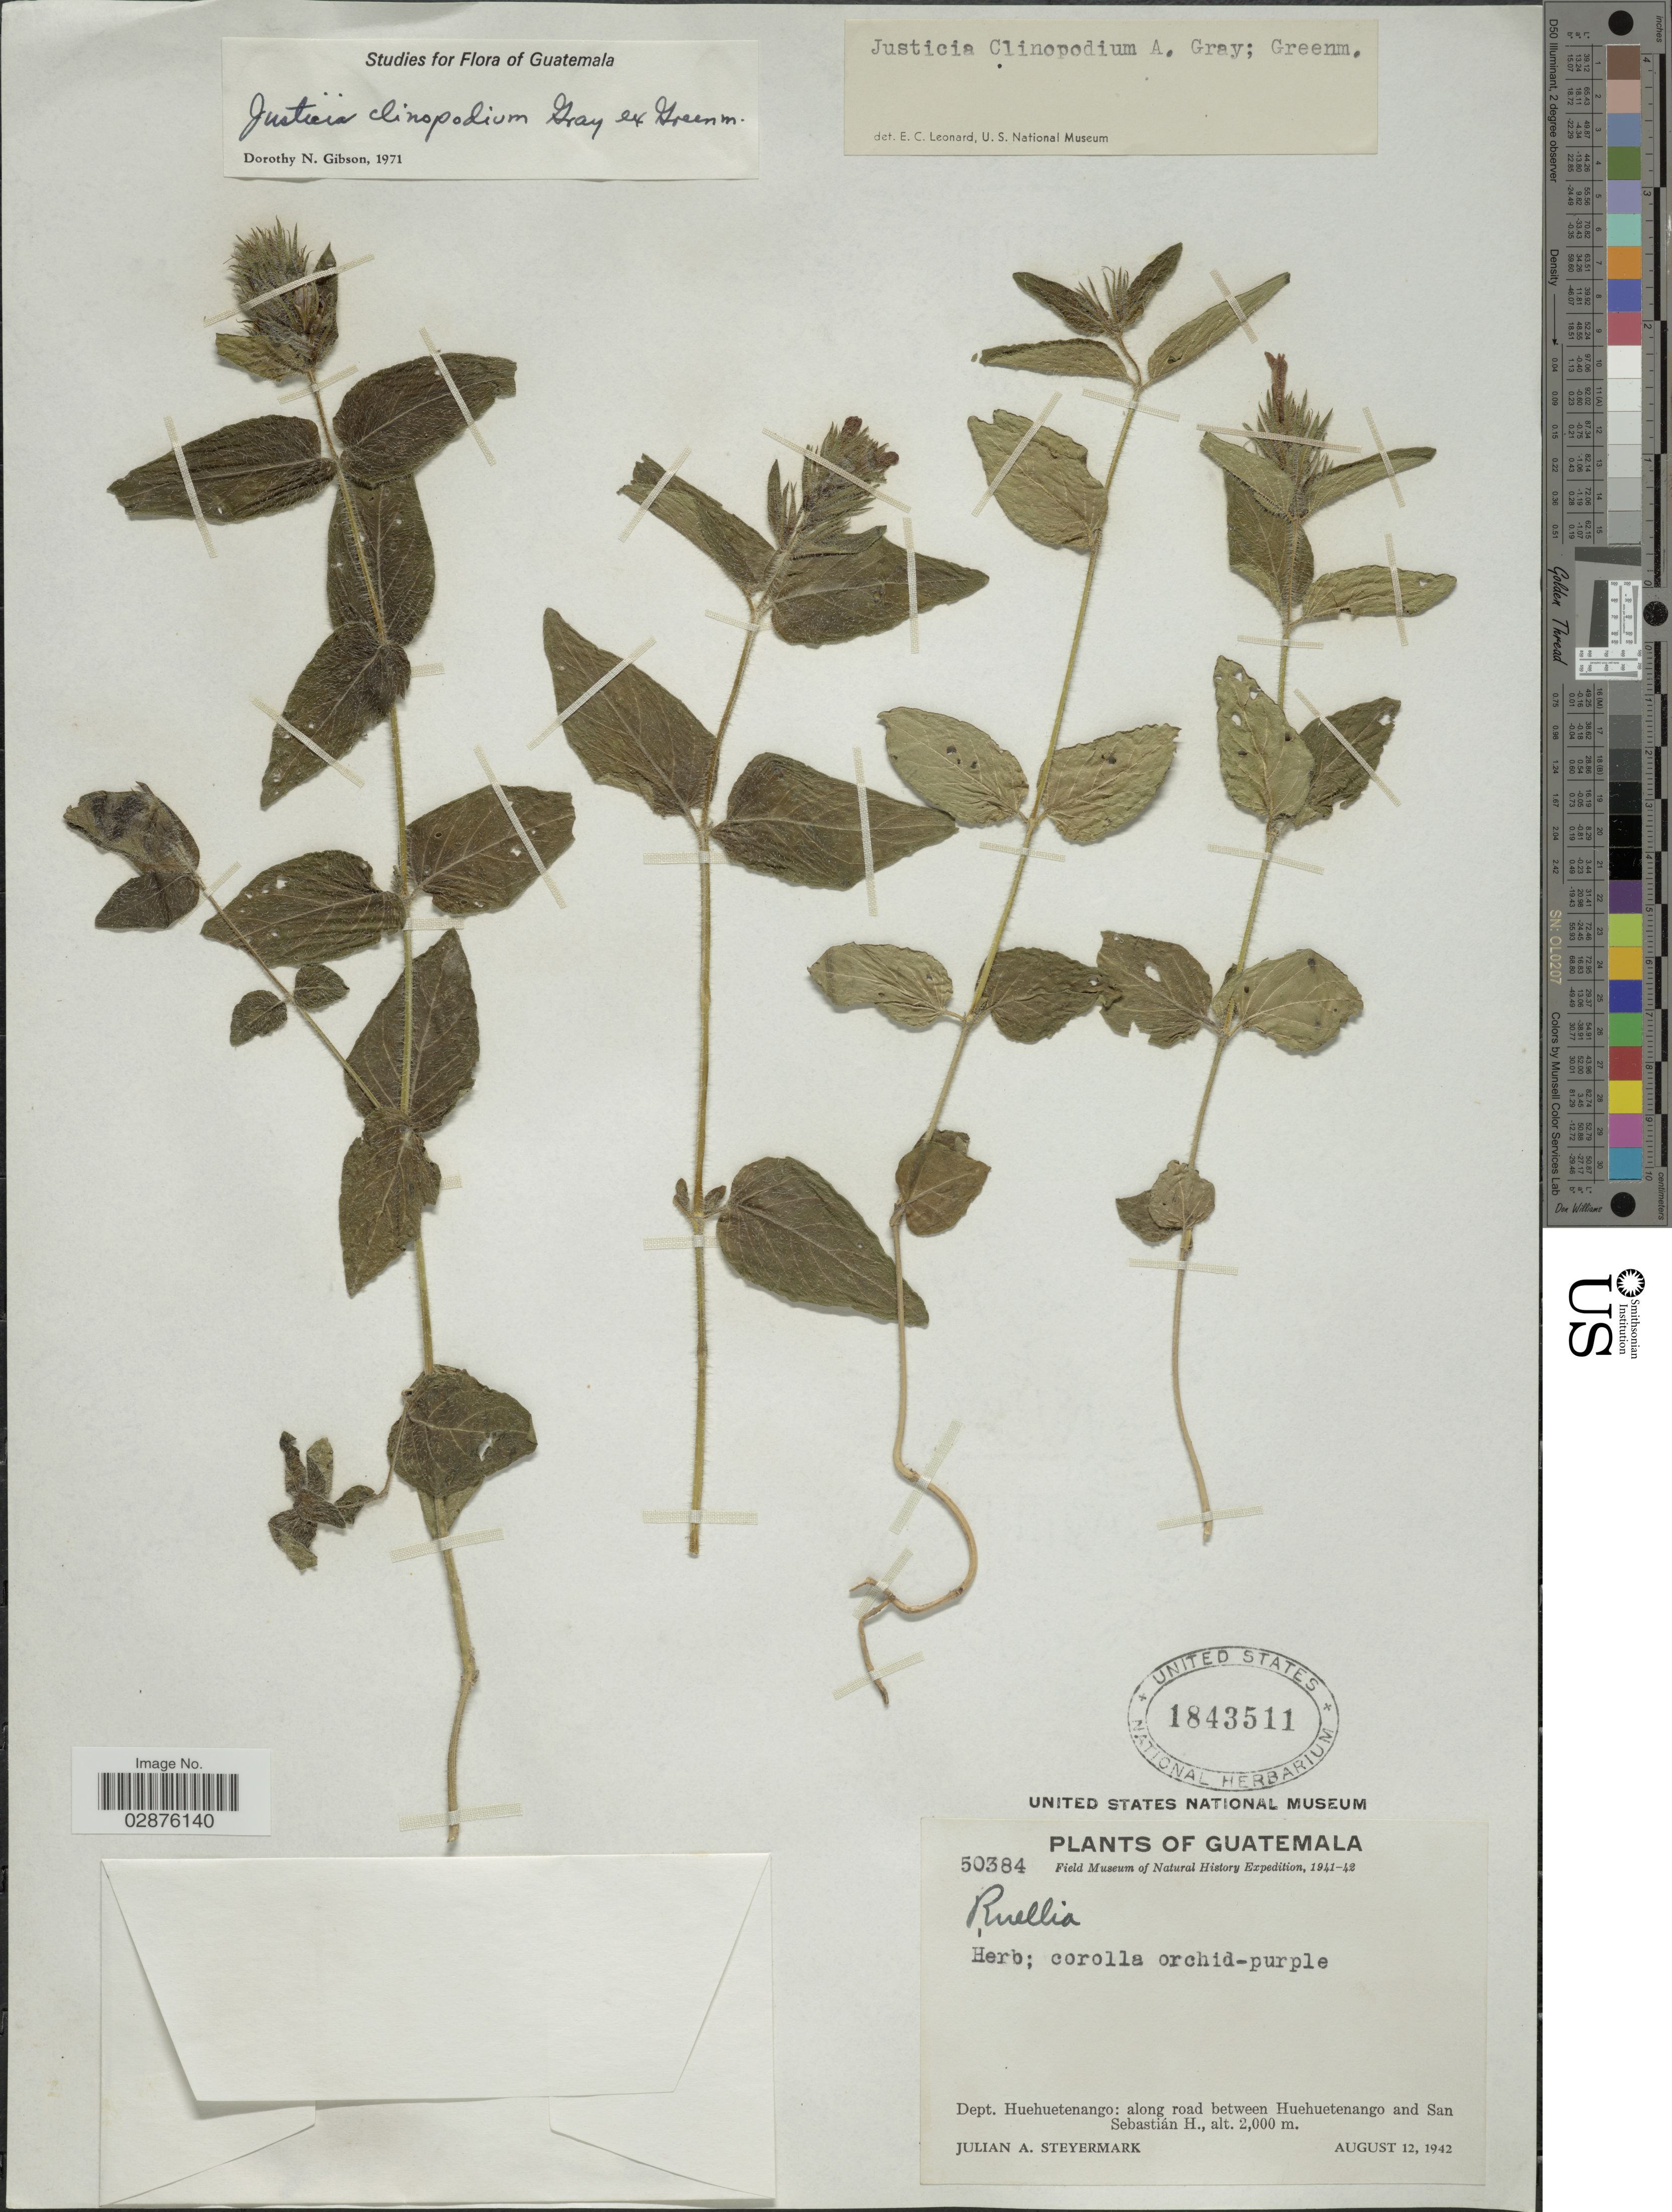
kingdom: Plantae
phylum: Tracheophyta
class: Magnoliopsida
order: Lamiales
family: Acanthaceae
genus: Justicia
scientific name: Justicia clinopodium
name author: A. Gray ex Greenm.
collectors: J. Steyermark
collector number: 50384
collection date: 1942-08-12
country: Guatemala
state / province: Huehuetenango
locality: Dept. Huehuetenango: along road between Huehuetenango and San Sebastián.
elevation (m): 2000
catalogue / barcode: US 1843511